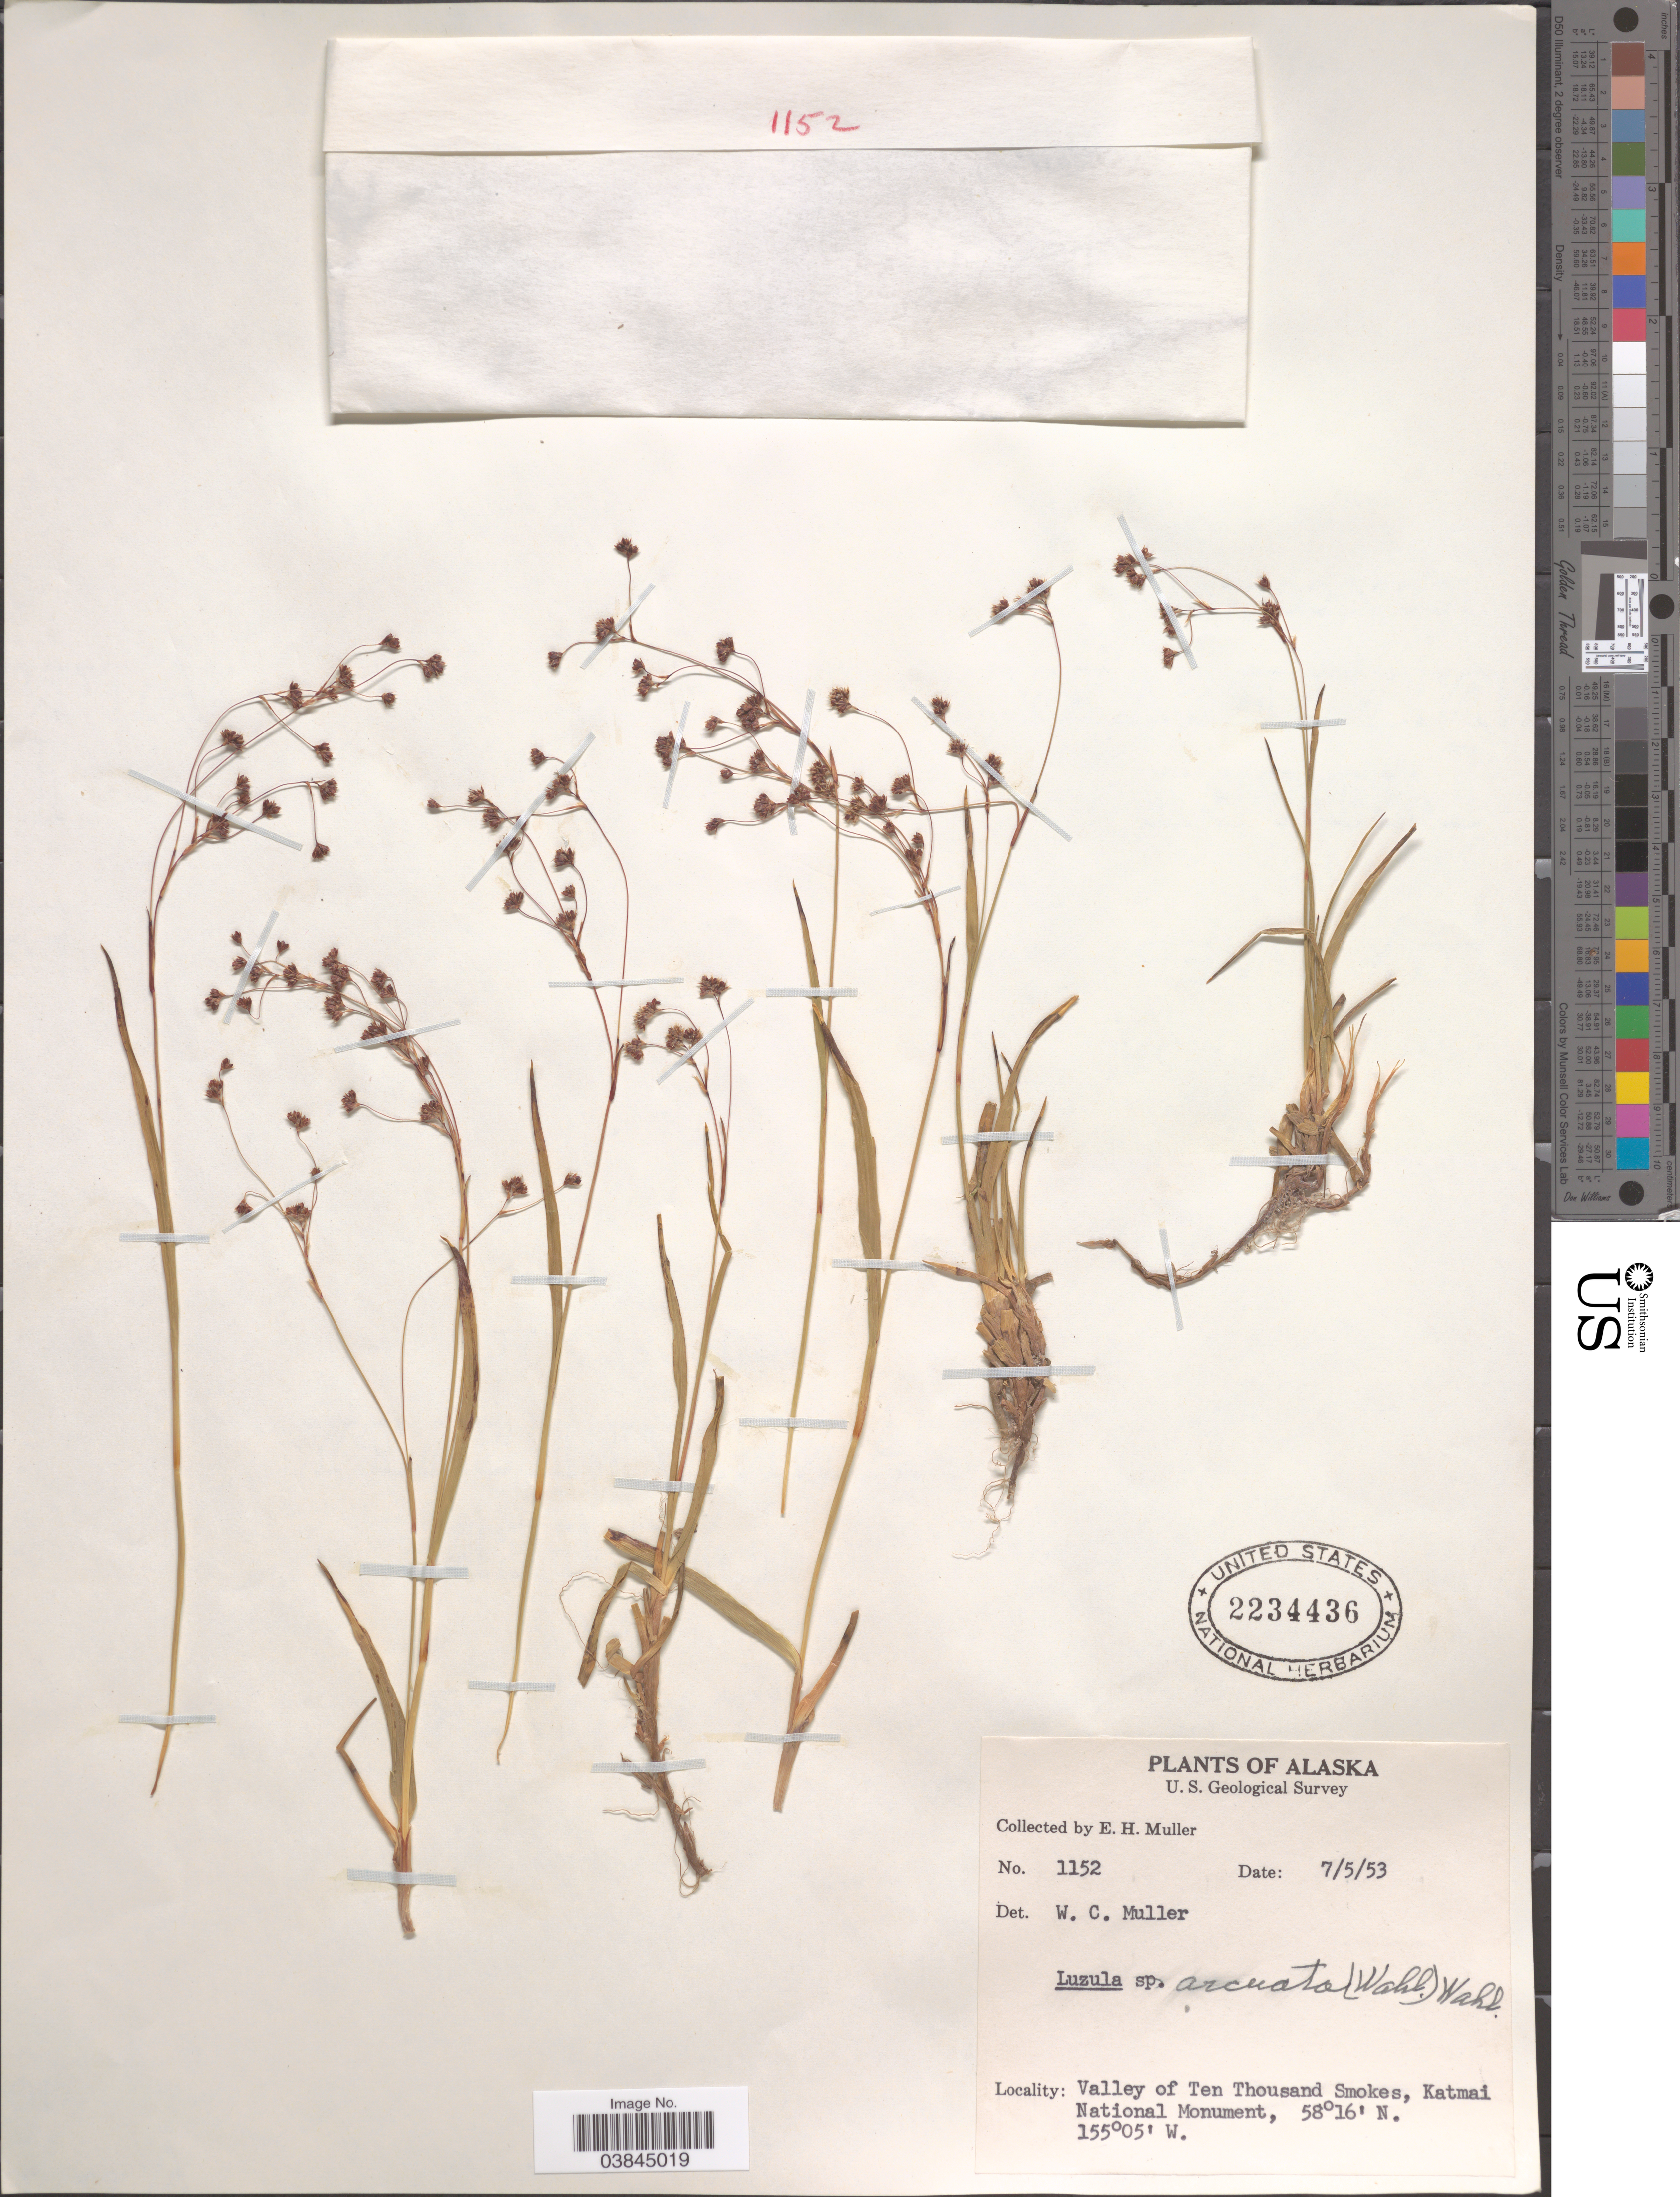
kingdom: Plantae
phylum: Tracheophyta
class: Liliopsida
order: Poales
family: Juncaceae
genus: Luzula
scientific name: Luzula arcuata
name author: (Wahlenb.) Sw.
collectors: E. H. Muller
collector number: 1152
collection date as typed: Transcribed d/m/y: 5/7/53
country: United States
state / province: Alaska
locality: Valley of Ten Thousan Smokes, Katmai National Monument.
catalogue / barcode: US 2234436